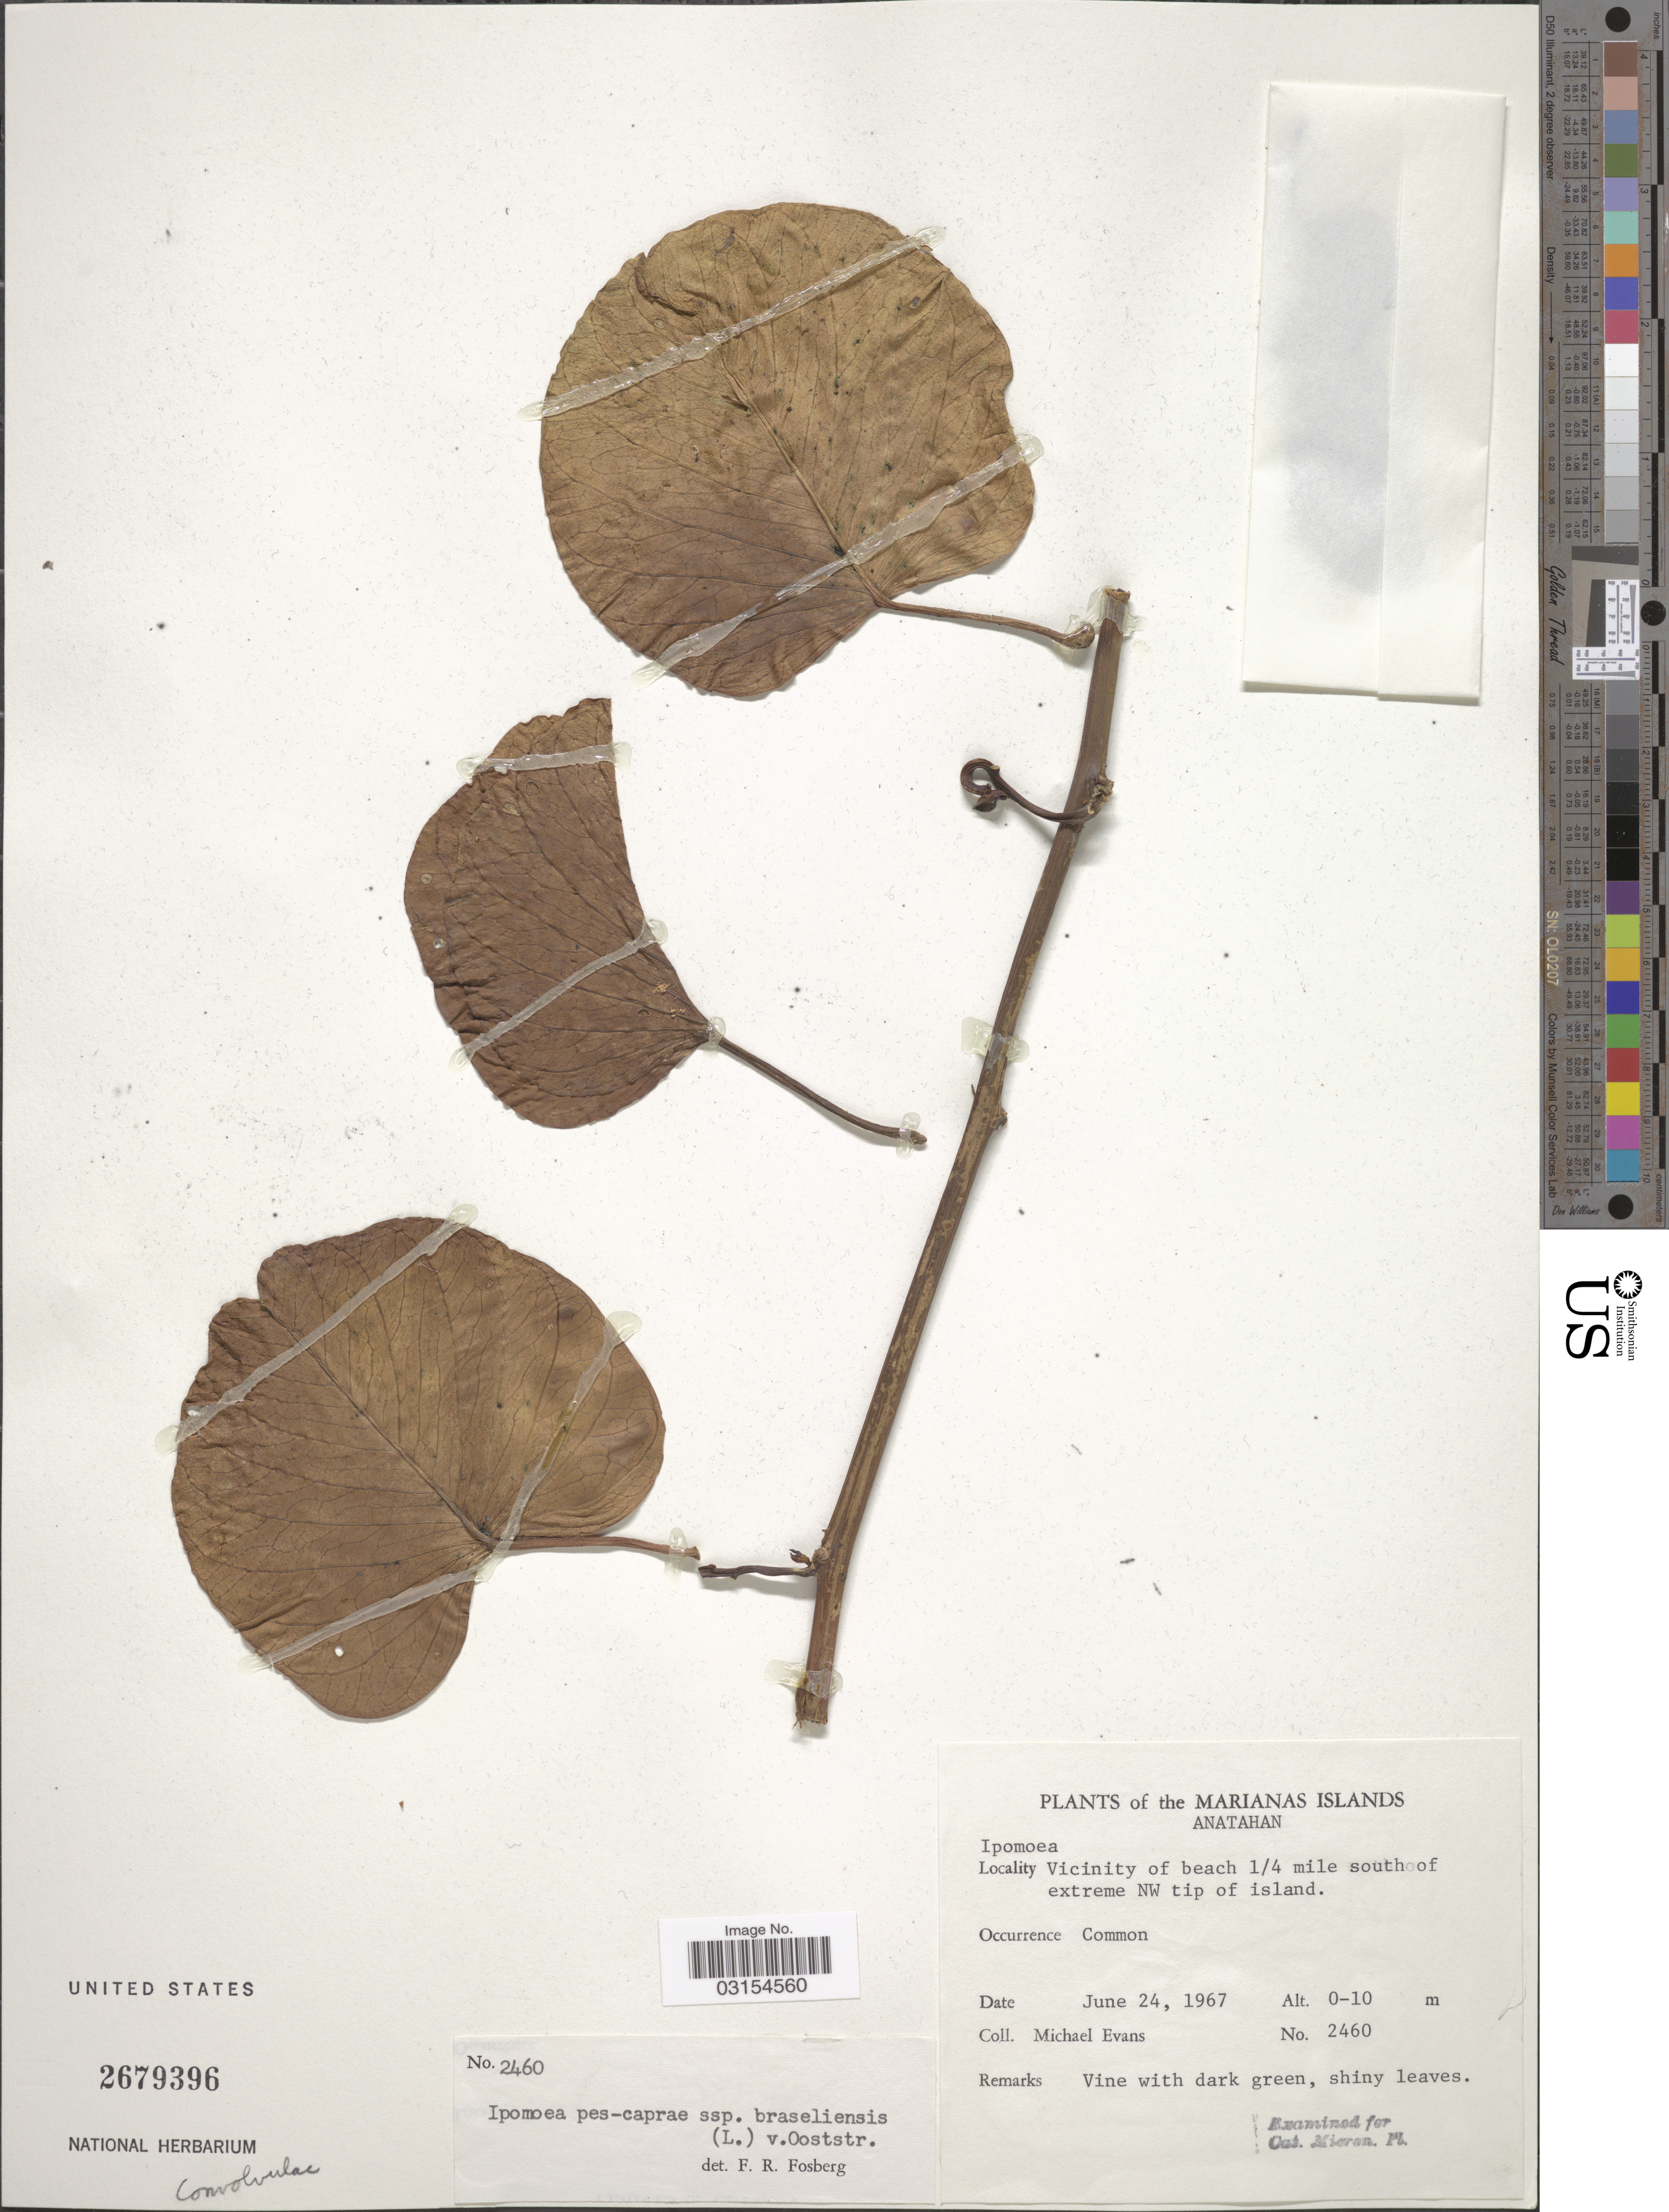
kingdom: Plantae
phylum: Tracheophyta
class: Magnoliopsida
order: Solanales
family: Convolvulaceae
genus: Ipomoea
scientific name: Ipomoea pes-caprae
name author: (L.) R. Br.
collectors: M. Evans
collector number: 2460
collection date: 1967-06-24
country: Northern Mariana Islands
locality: Marianas Islands. Anatahan. Vicinity of beach 1/4 mile south of extreme NW tip of island.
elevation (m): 0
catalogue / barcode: US 2679396